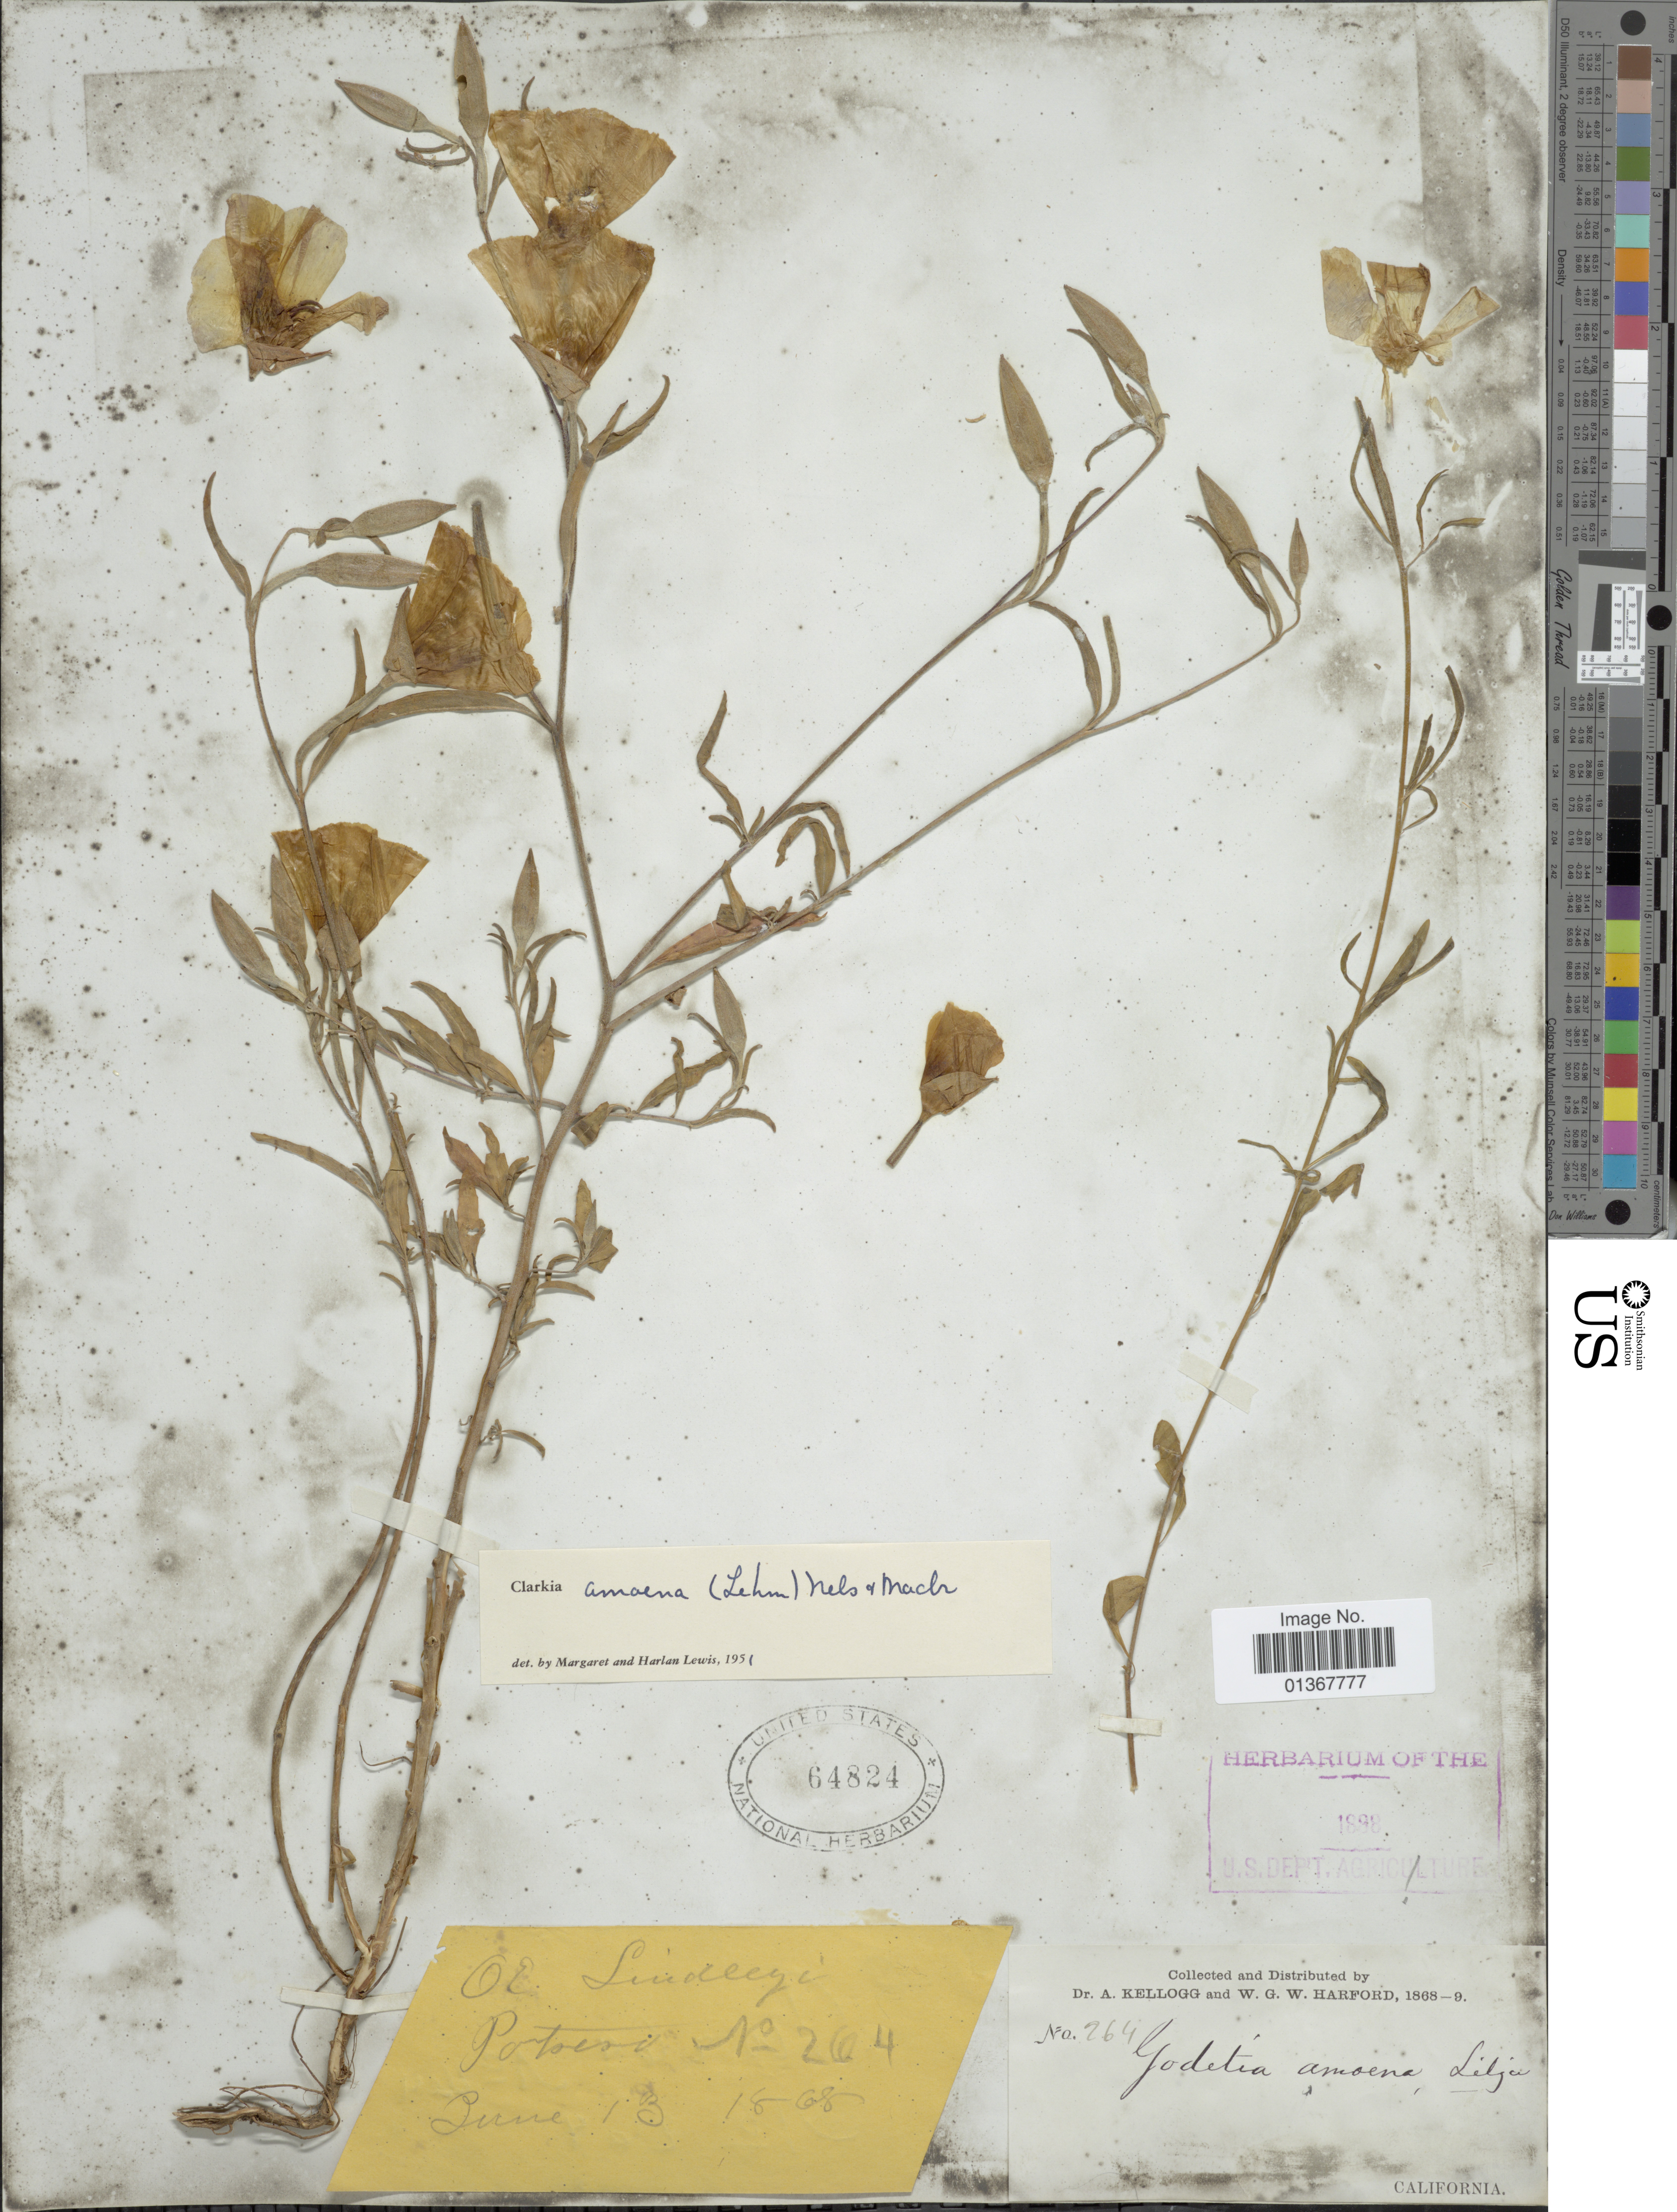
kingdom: Plantae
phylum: Tracheophyta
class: Magnoliopsida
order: Myrtales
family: Onagraceae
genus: Clarkia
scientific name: Clarkia amoena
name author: (Lehm.) A. Nelson & J.F. Macbr.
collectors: A. Kellog & W. G. W. Harford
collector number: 264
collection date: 1868-06-13/1869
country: United States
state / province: California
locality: Potrero.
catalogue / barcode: US 64824